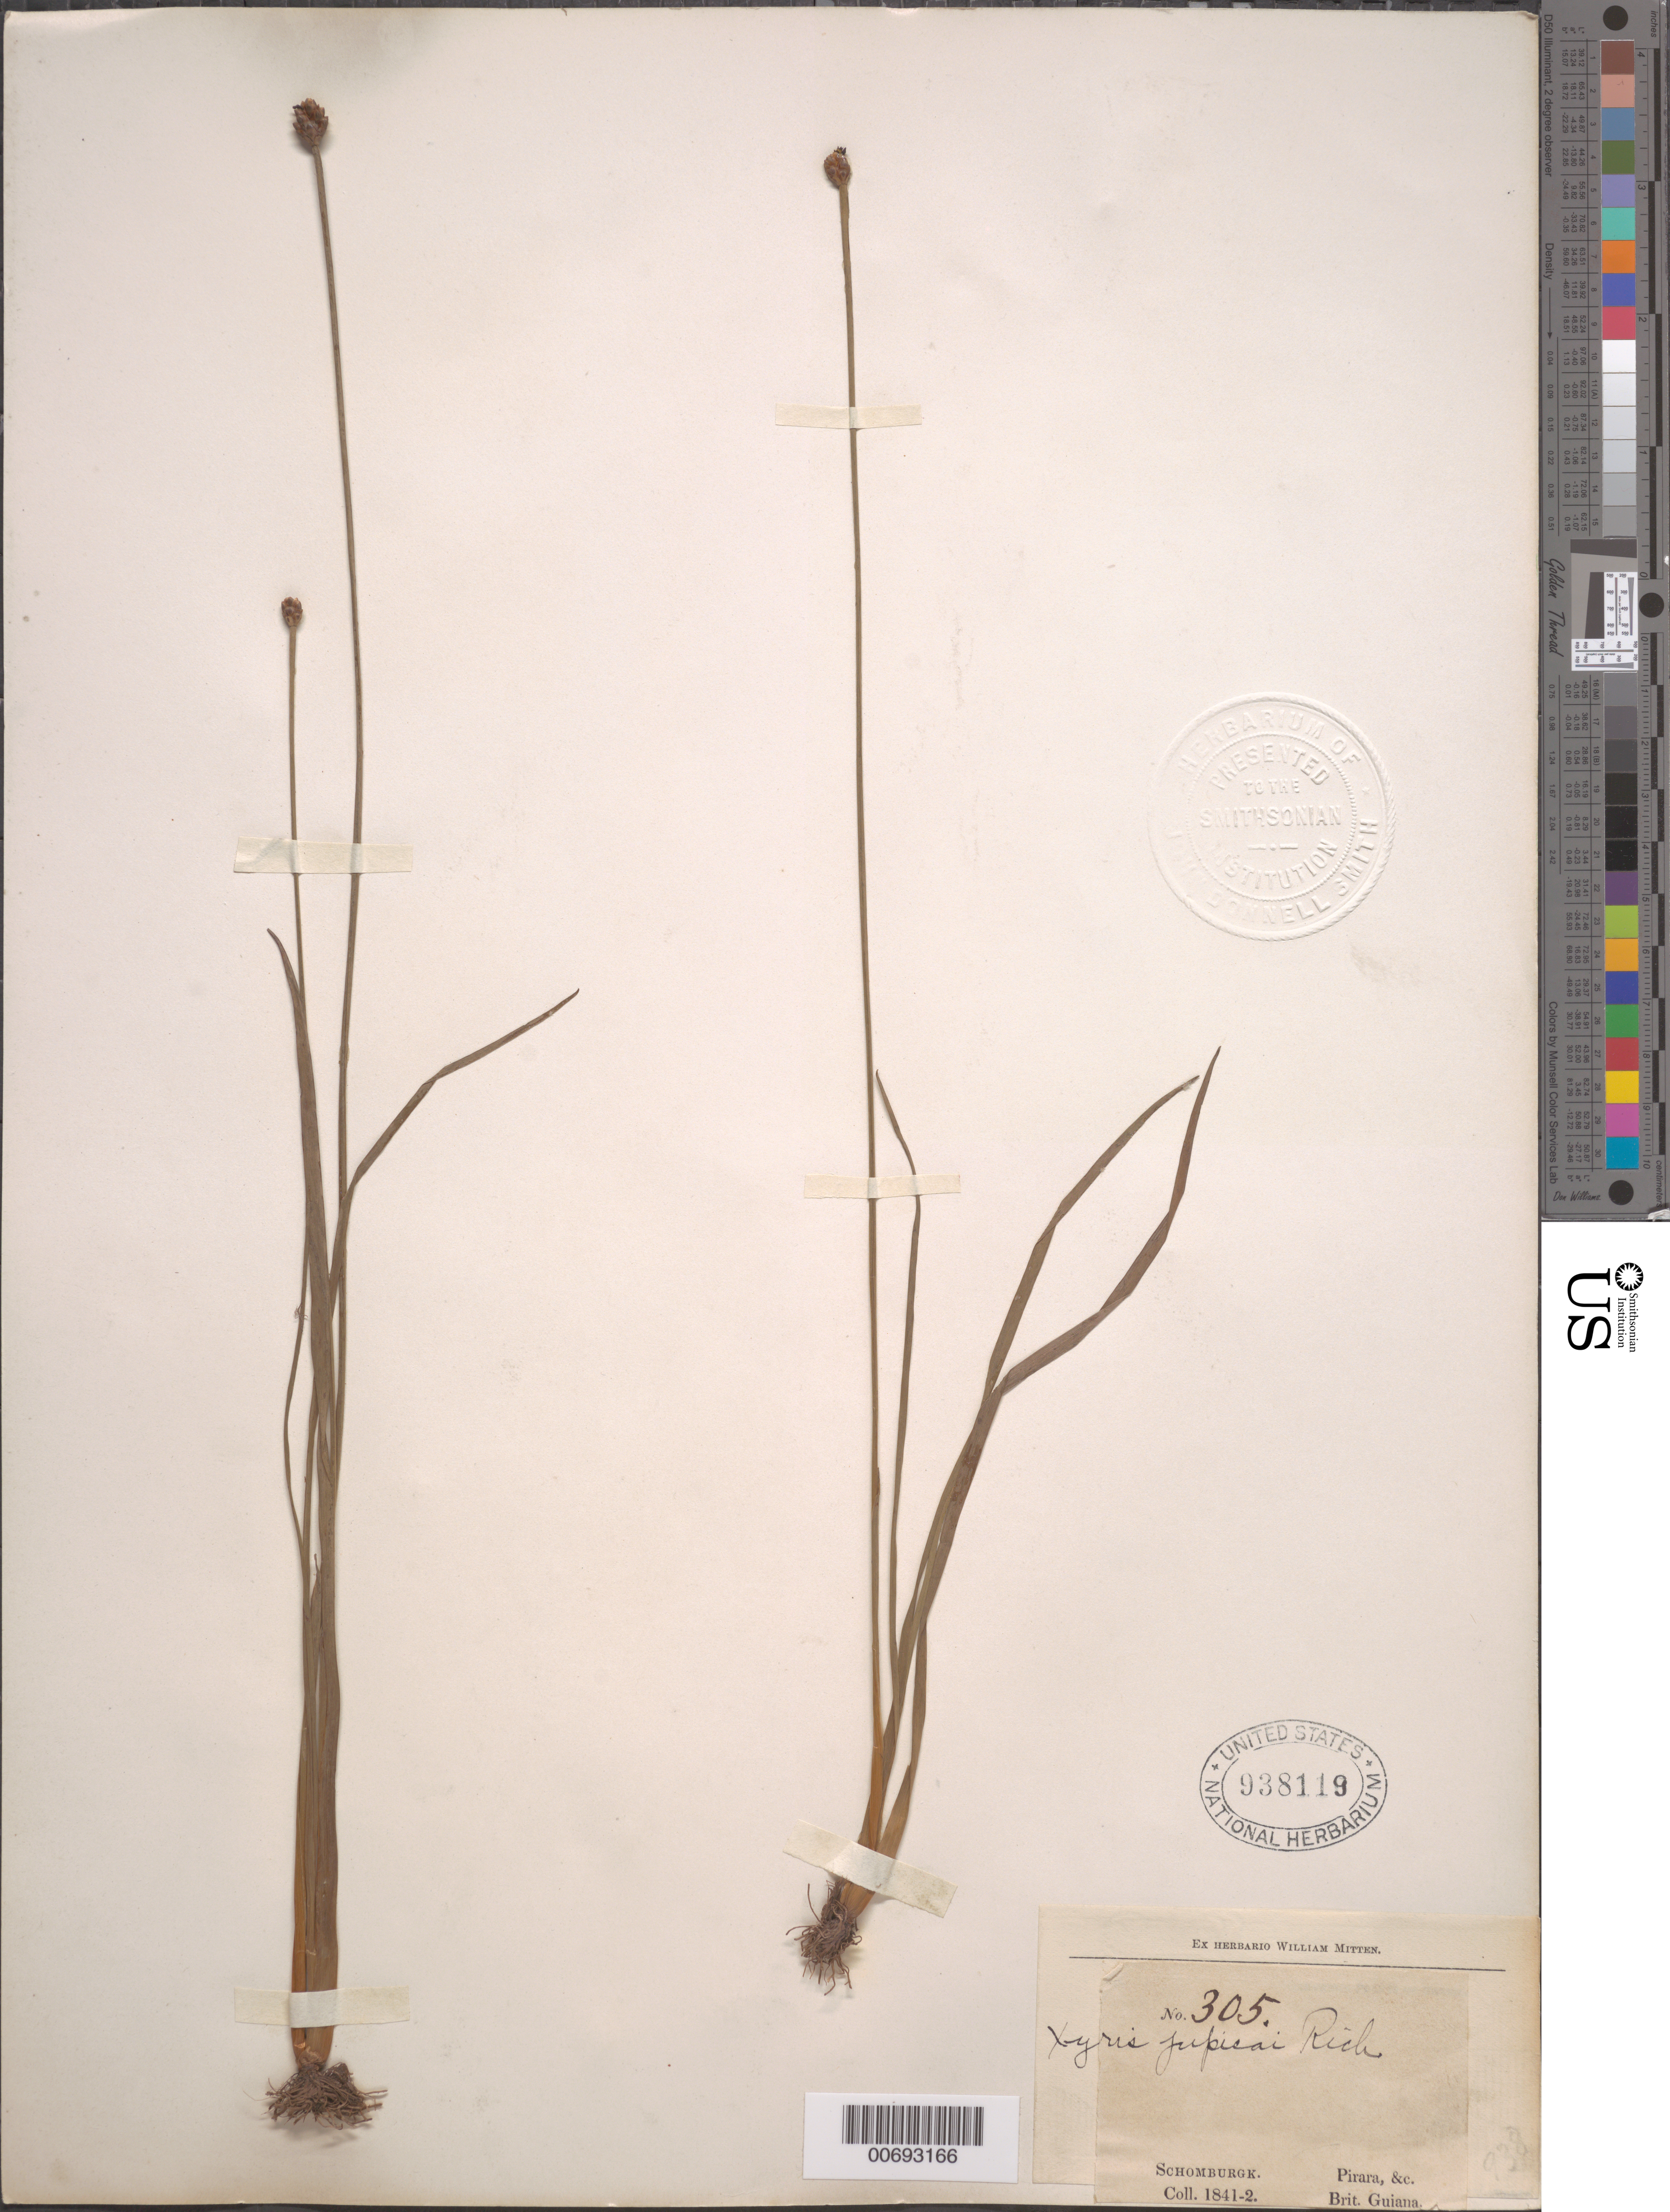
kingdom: Plantae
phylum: Tracheophyta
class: Liliopsida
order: Poales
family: Xyridaceae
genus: Xyris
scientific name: Xyris jupicai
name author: Rich.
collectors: R. H. Schomburgk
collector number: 305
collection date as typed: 1841 to 1842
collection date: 1841/1842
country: Guyana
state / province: U. Takutu-U. Essequibo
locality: Pirara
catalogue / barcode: US 938119